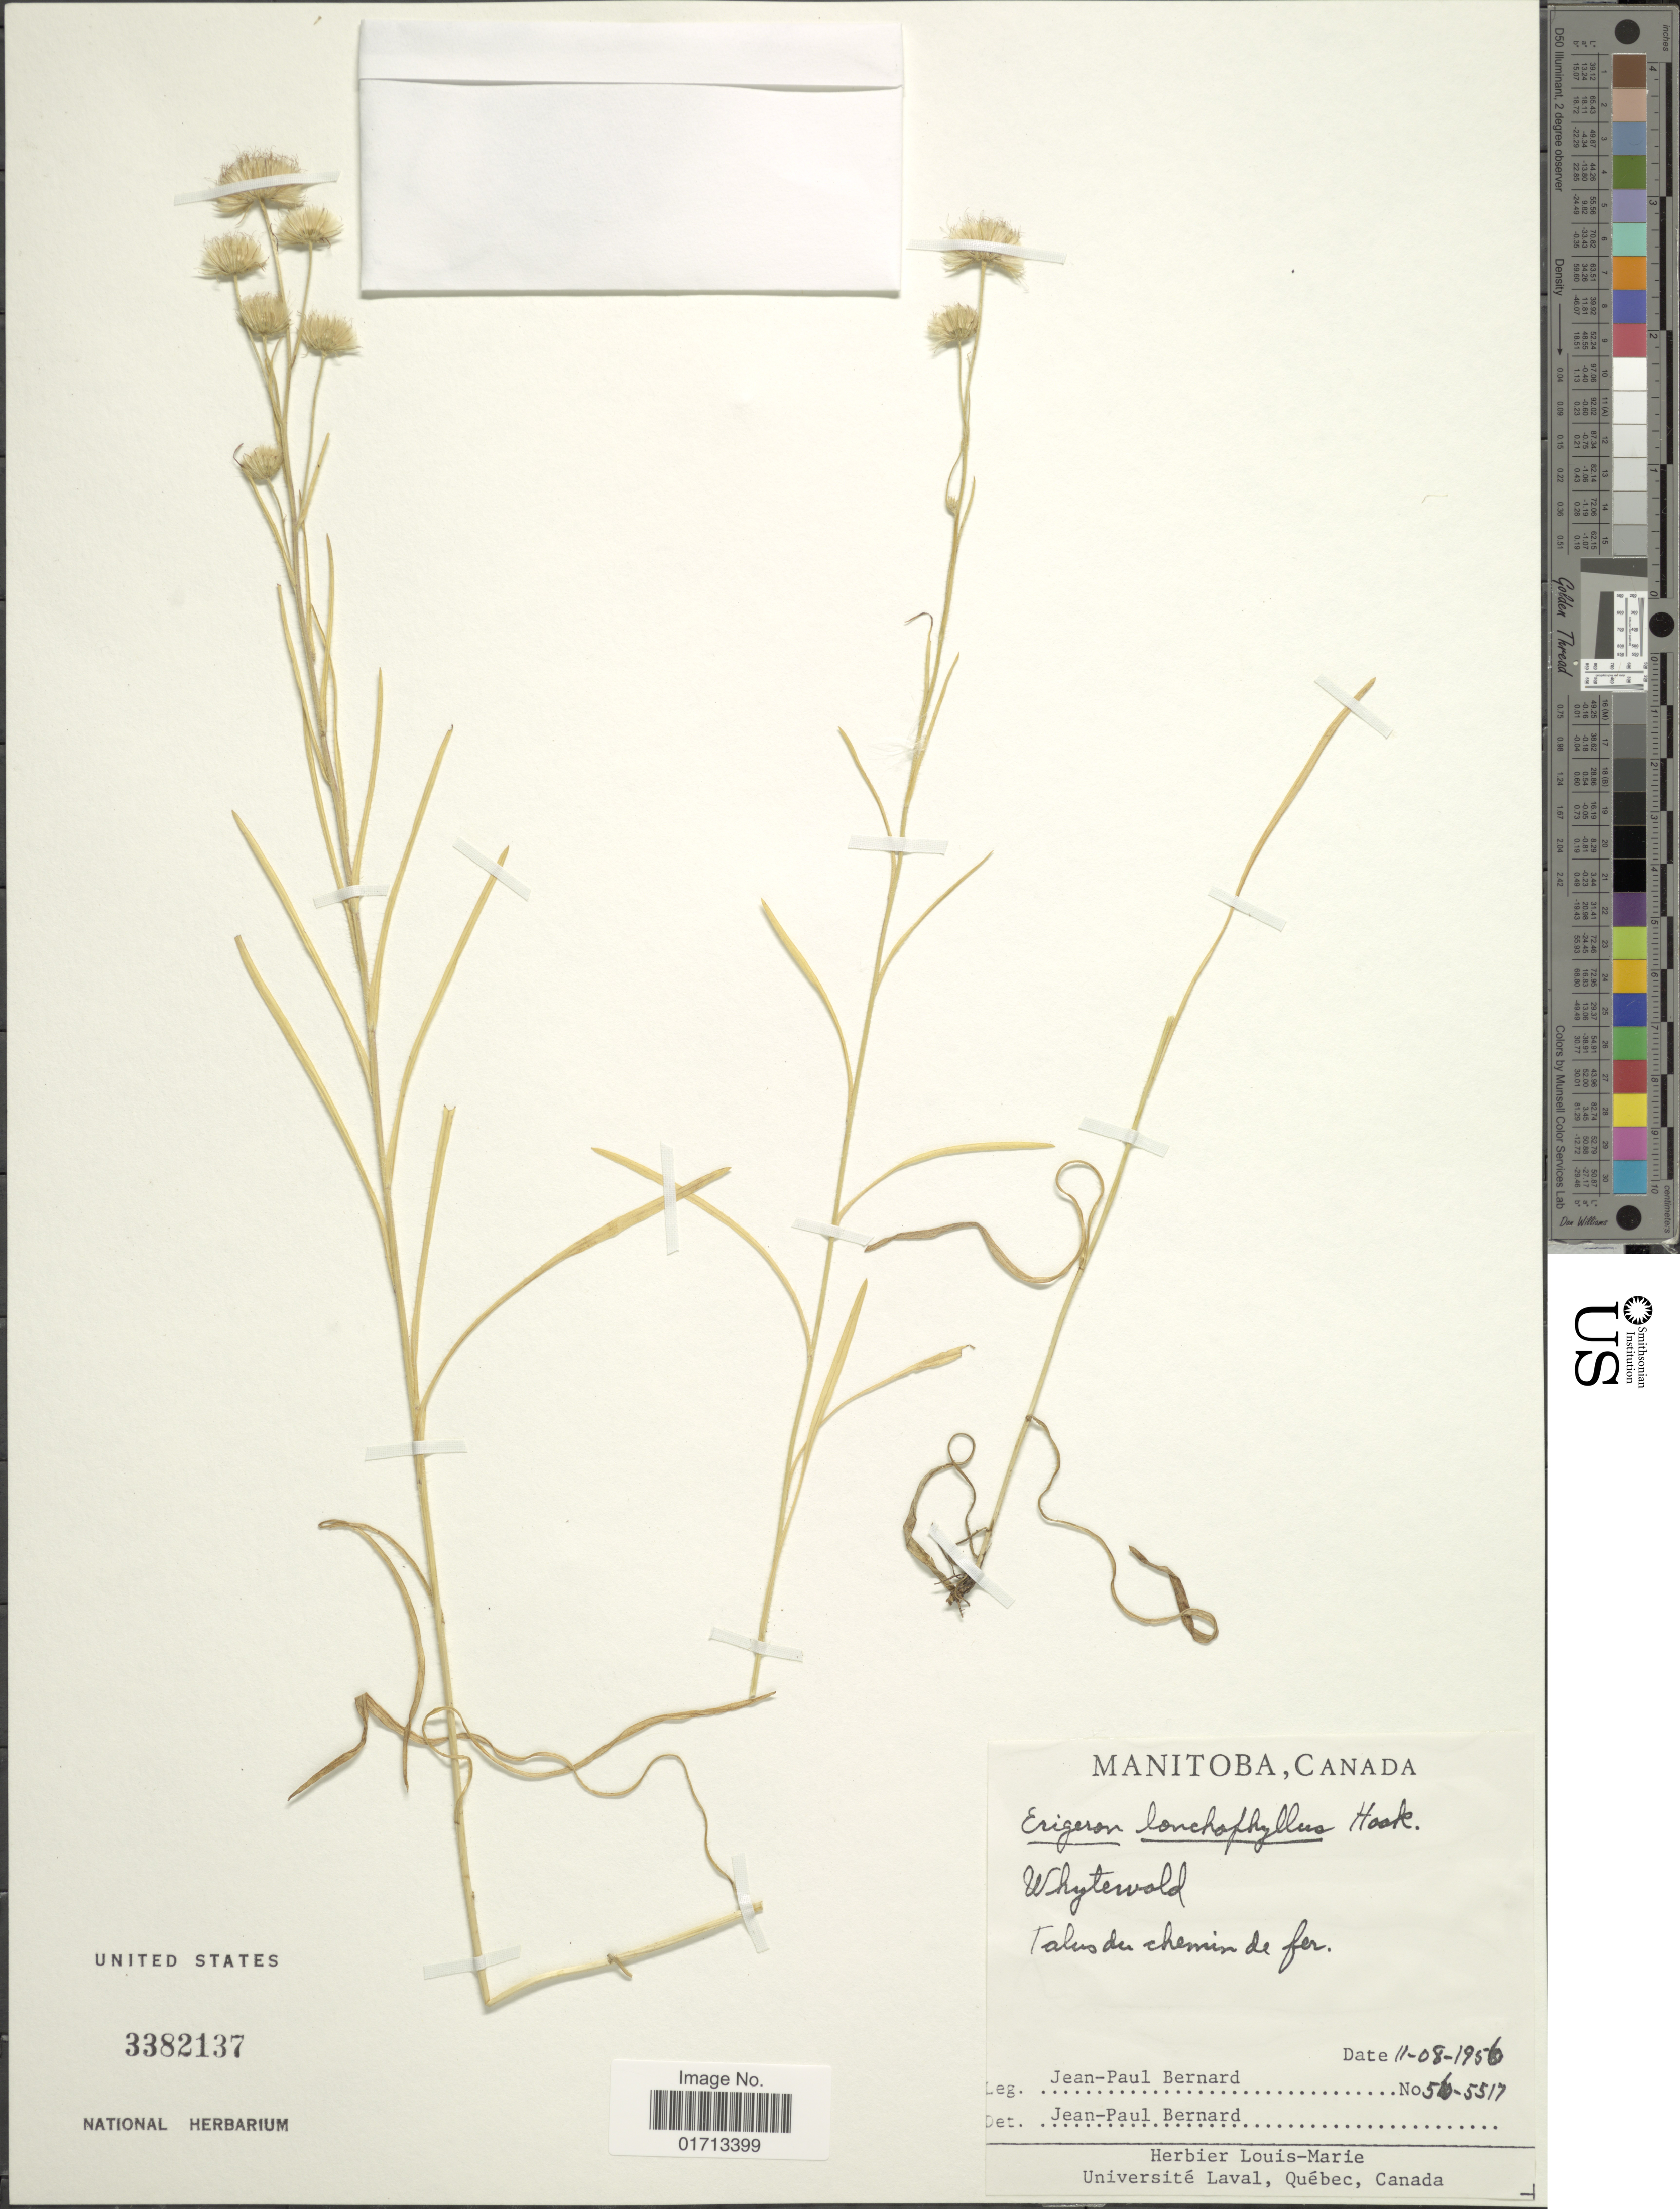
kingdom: Plantae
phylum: Tracheophyta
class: Magnoliopsida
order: Asterales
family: Asteraceae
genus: Erigeron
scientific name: Erigeron lonchophyllus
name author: Hook.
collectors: J.-P. Bernard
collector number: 56-5517*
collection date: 1956-08-11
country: Canada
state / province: Manitoba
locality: Whyterwald. Talus du chemin de fer.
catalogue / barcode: US 3382137